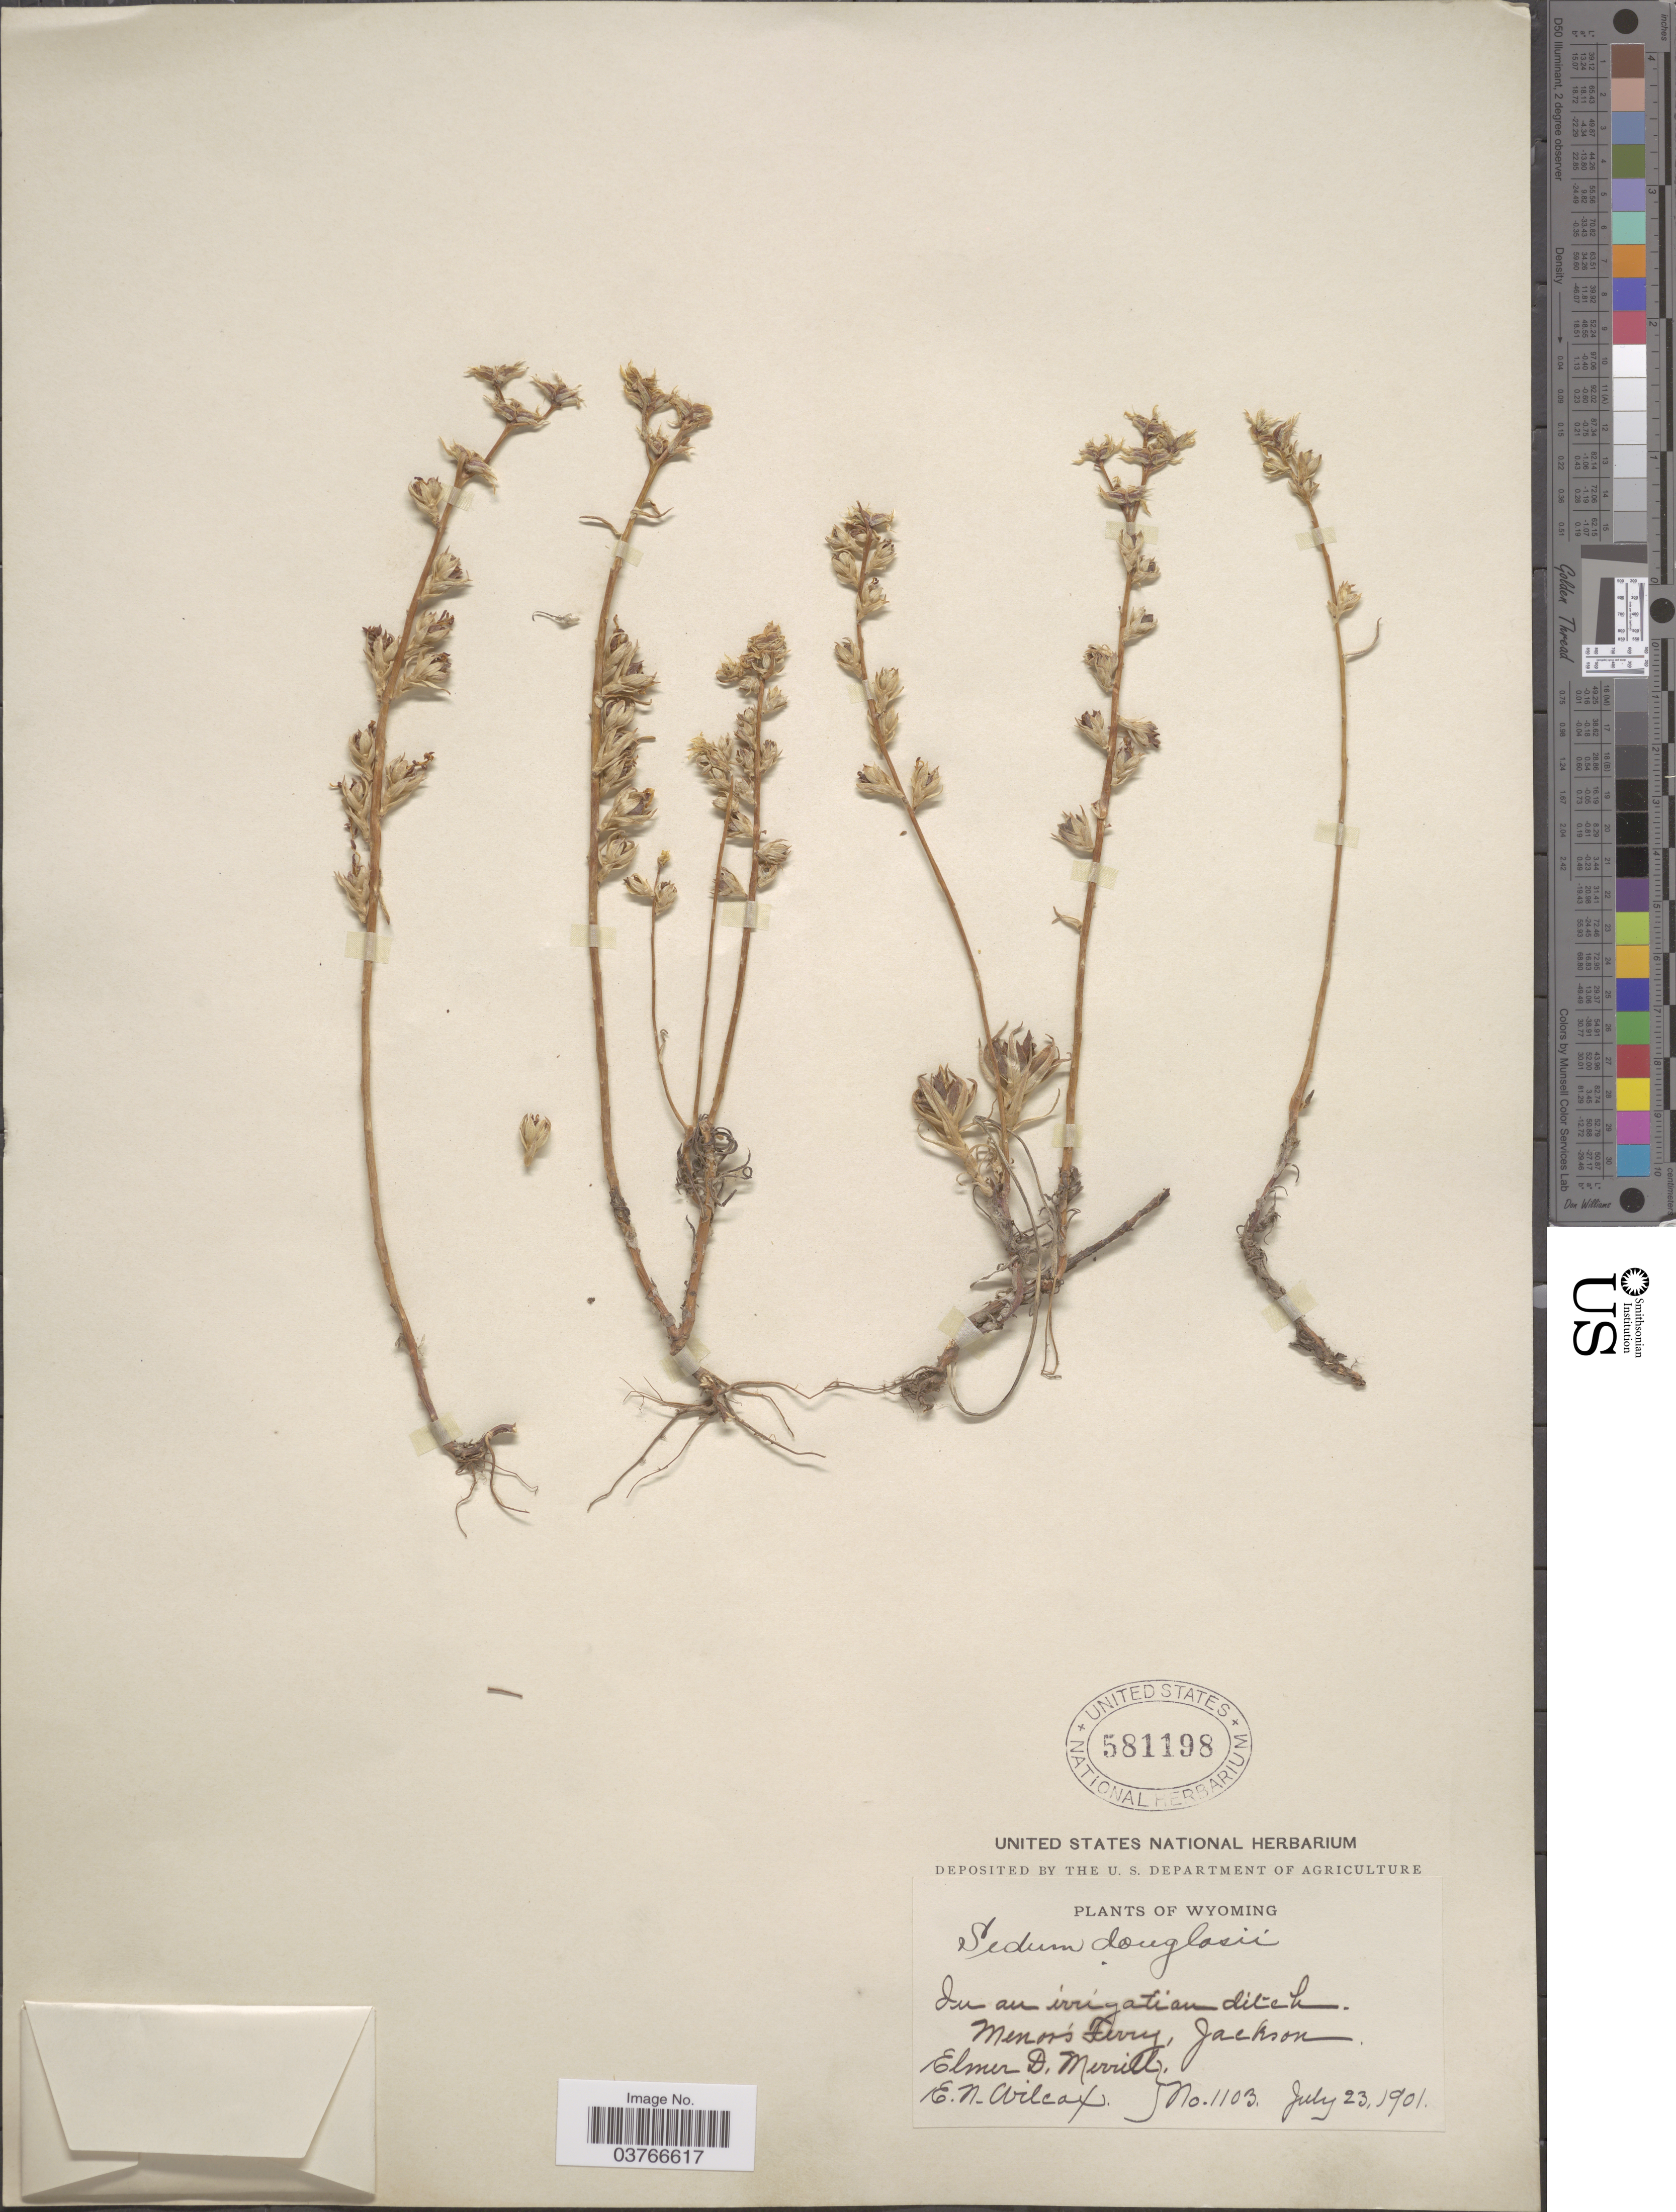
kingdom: Plantae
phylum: Tracheophyta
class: Magnoliopsida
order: Saxifragales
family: Crassulaceae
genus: Sedum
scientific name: Sedum stenopetalum var. stenopetalum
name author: Pursh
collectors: E. D. Merrill & E. Wilcox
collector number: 1103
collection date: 1901-07-23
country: United States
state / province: Wyoming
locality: In an irrigation ditch. Menor's Ferry, Jackson.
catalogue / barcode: US 581198